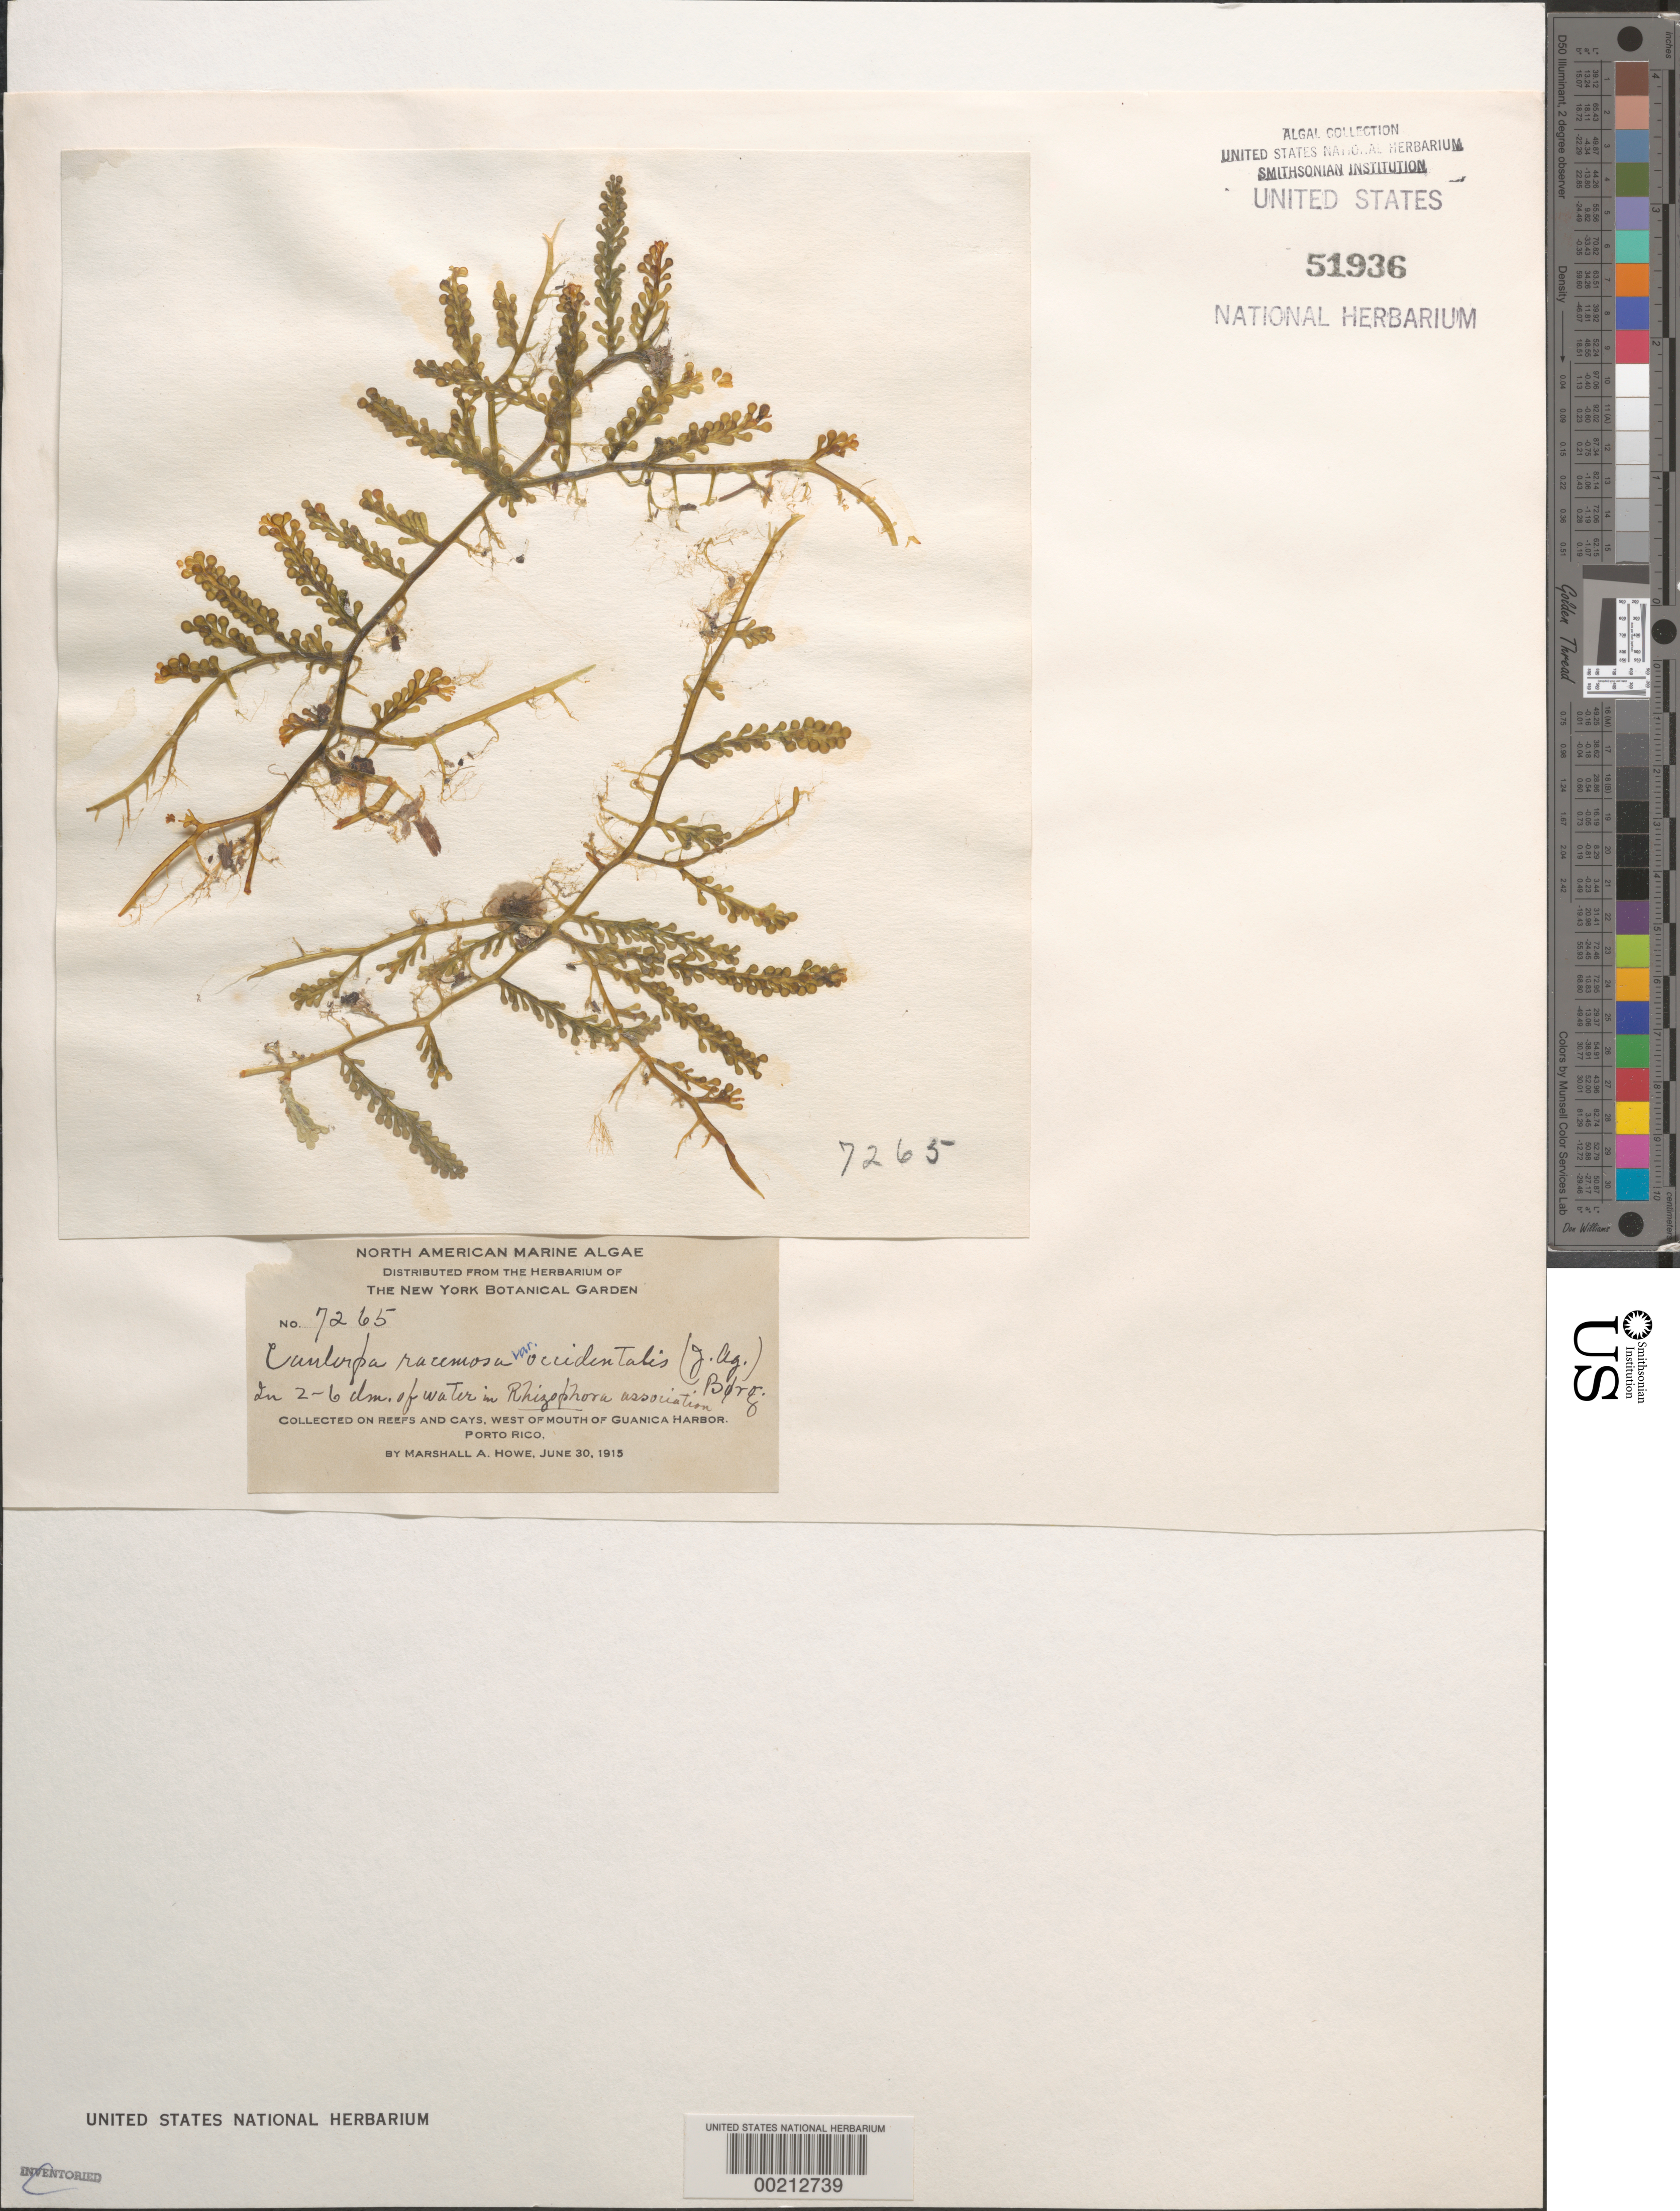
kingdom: Plantae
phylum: Chlorophyta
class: Ulvophyceae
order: Bryopsidales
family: Caulerpaceae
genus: Caulerpa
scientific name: Caulerpa racemosa var. occidentalis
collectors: M. A. Howe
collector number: MAH 7265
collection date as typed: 30 Jun 1915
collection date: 1915-06-30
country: Puerto Rico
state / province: Guanica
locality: Reefs and cays west of Guanica Harbor mouth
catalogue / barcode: US 51936